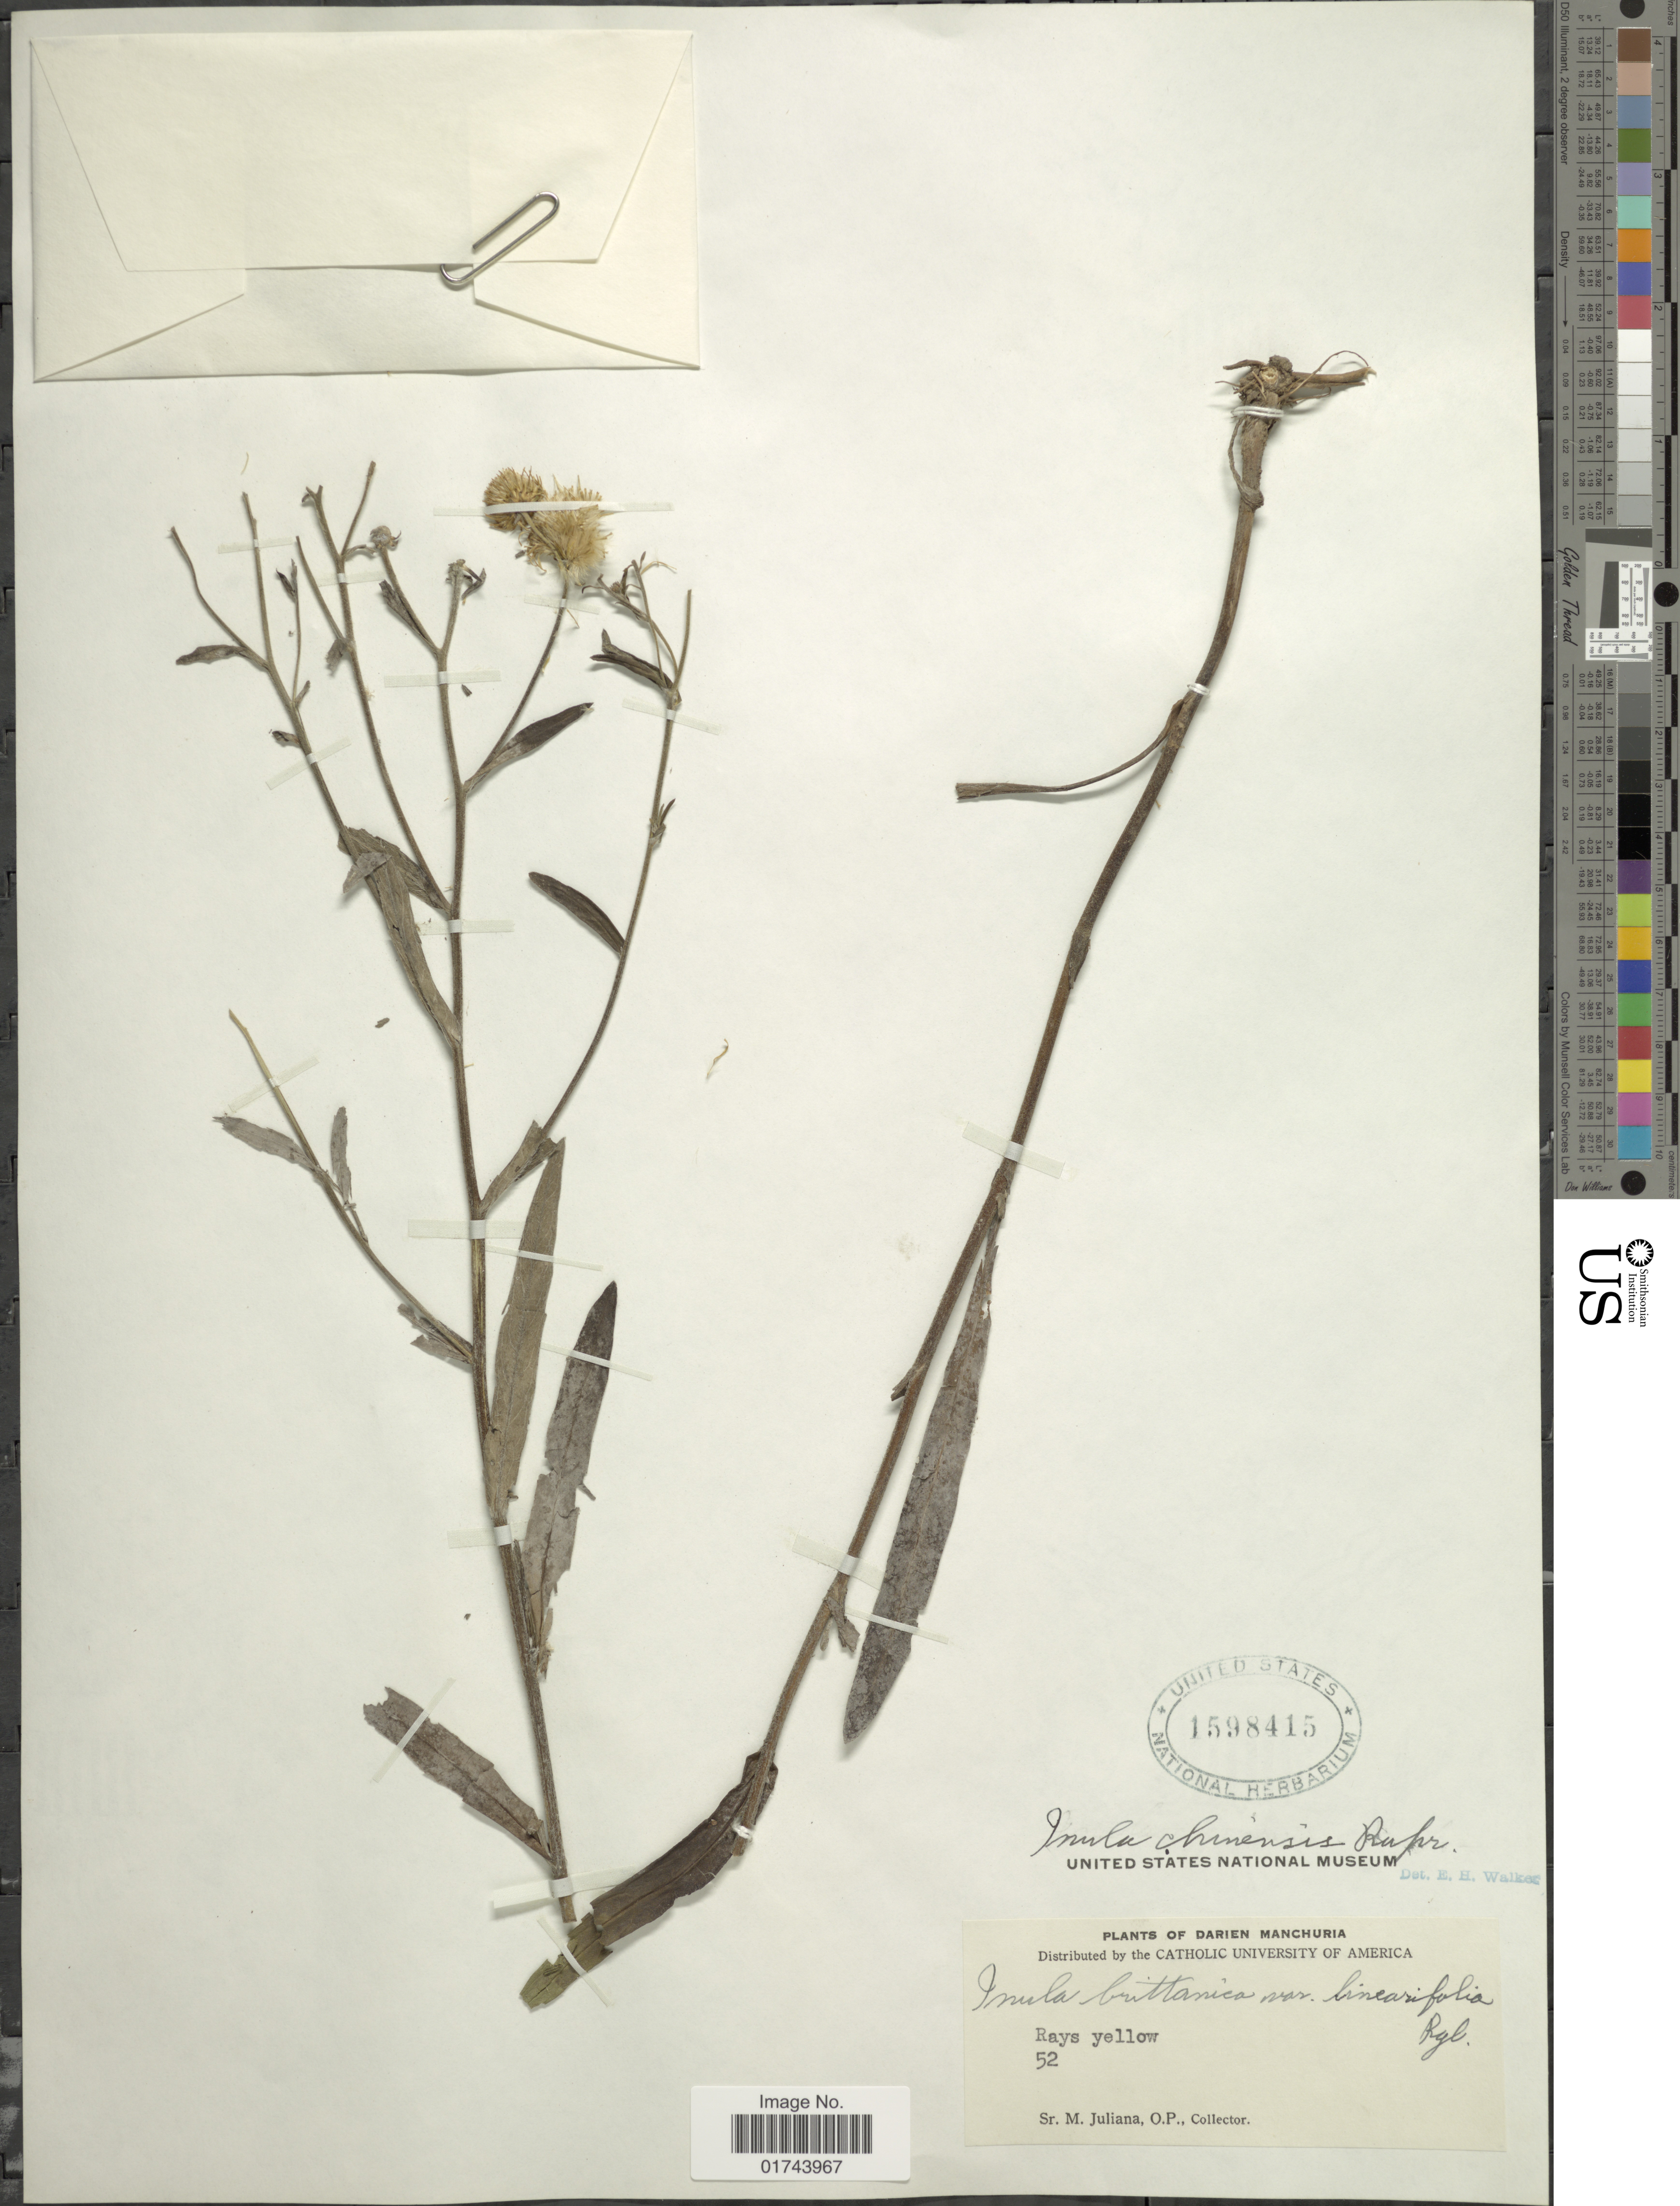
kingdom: Plantae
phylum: Tracheophyta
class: Magnoliopsida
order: Asterales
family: Asteraceae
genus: Inula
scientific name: Inula chinensis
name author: Rupr. ex Maxim.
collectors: Marie Juliana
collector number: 52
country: China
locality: Darien Manchuria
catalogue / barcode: US 1598415